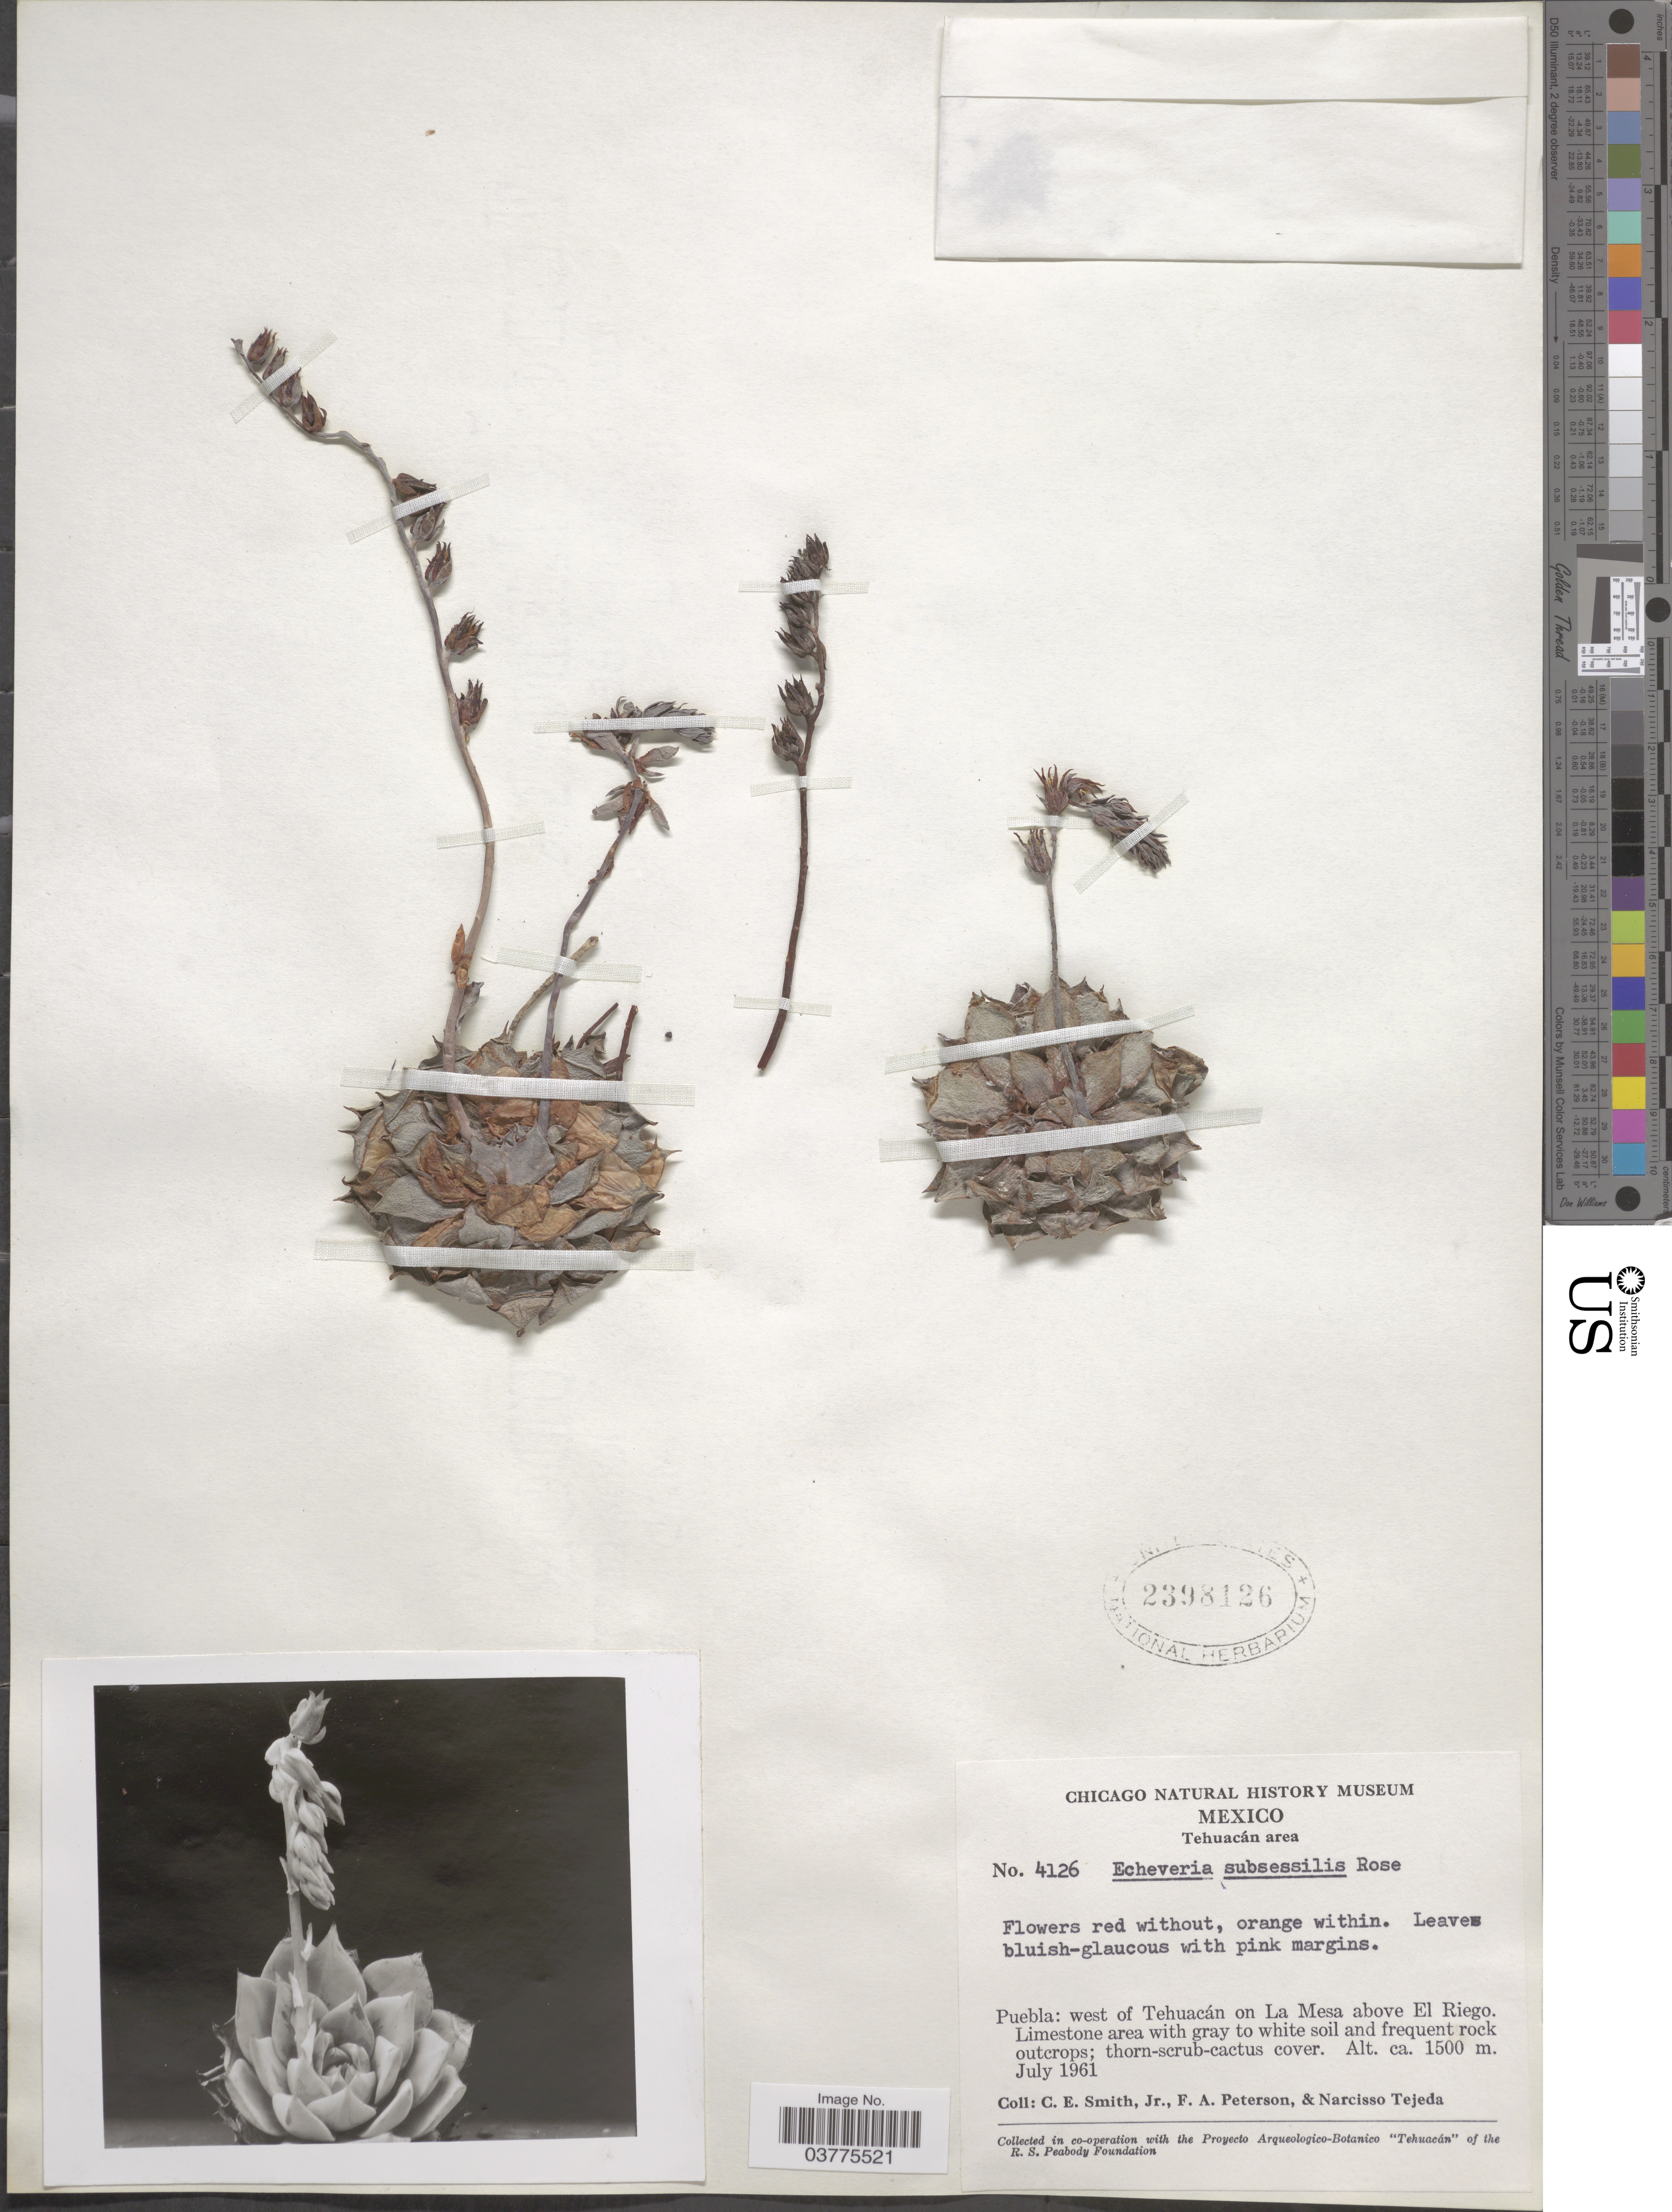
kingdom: Plantae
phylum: Tracheophyta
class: Magnoliopsida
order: Saxifragales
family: Crassulaceae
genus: Echeveria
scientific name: Echeveria subsessilis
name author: Rose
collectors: C. E. Smith Jr., F. A. Peterson & N. Tejeda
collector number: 4126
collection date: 1961-07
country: Mexico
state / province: Puebla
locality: Tehuacán area. West of Tehuacán on La Mesa above El Riego.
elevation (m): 1500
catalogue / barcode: US 2398126